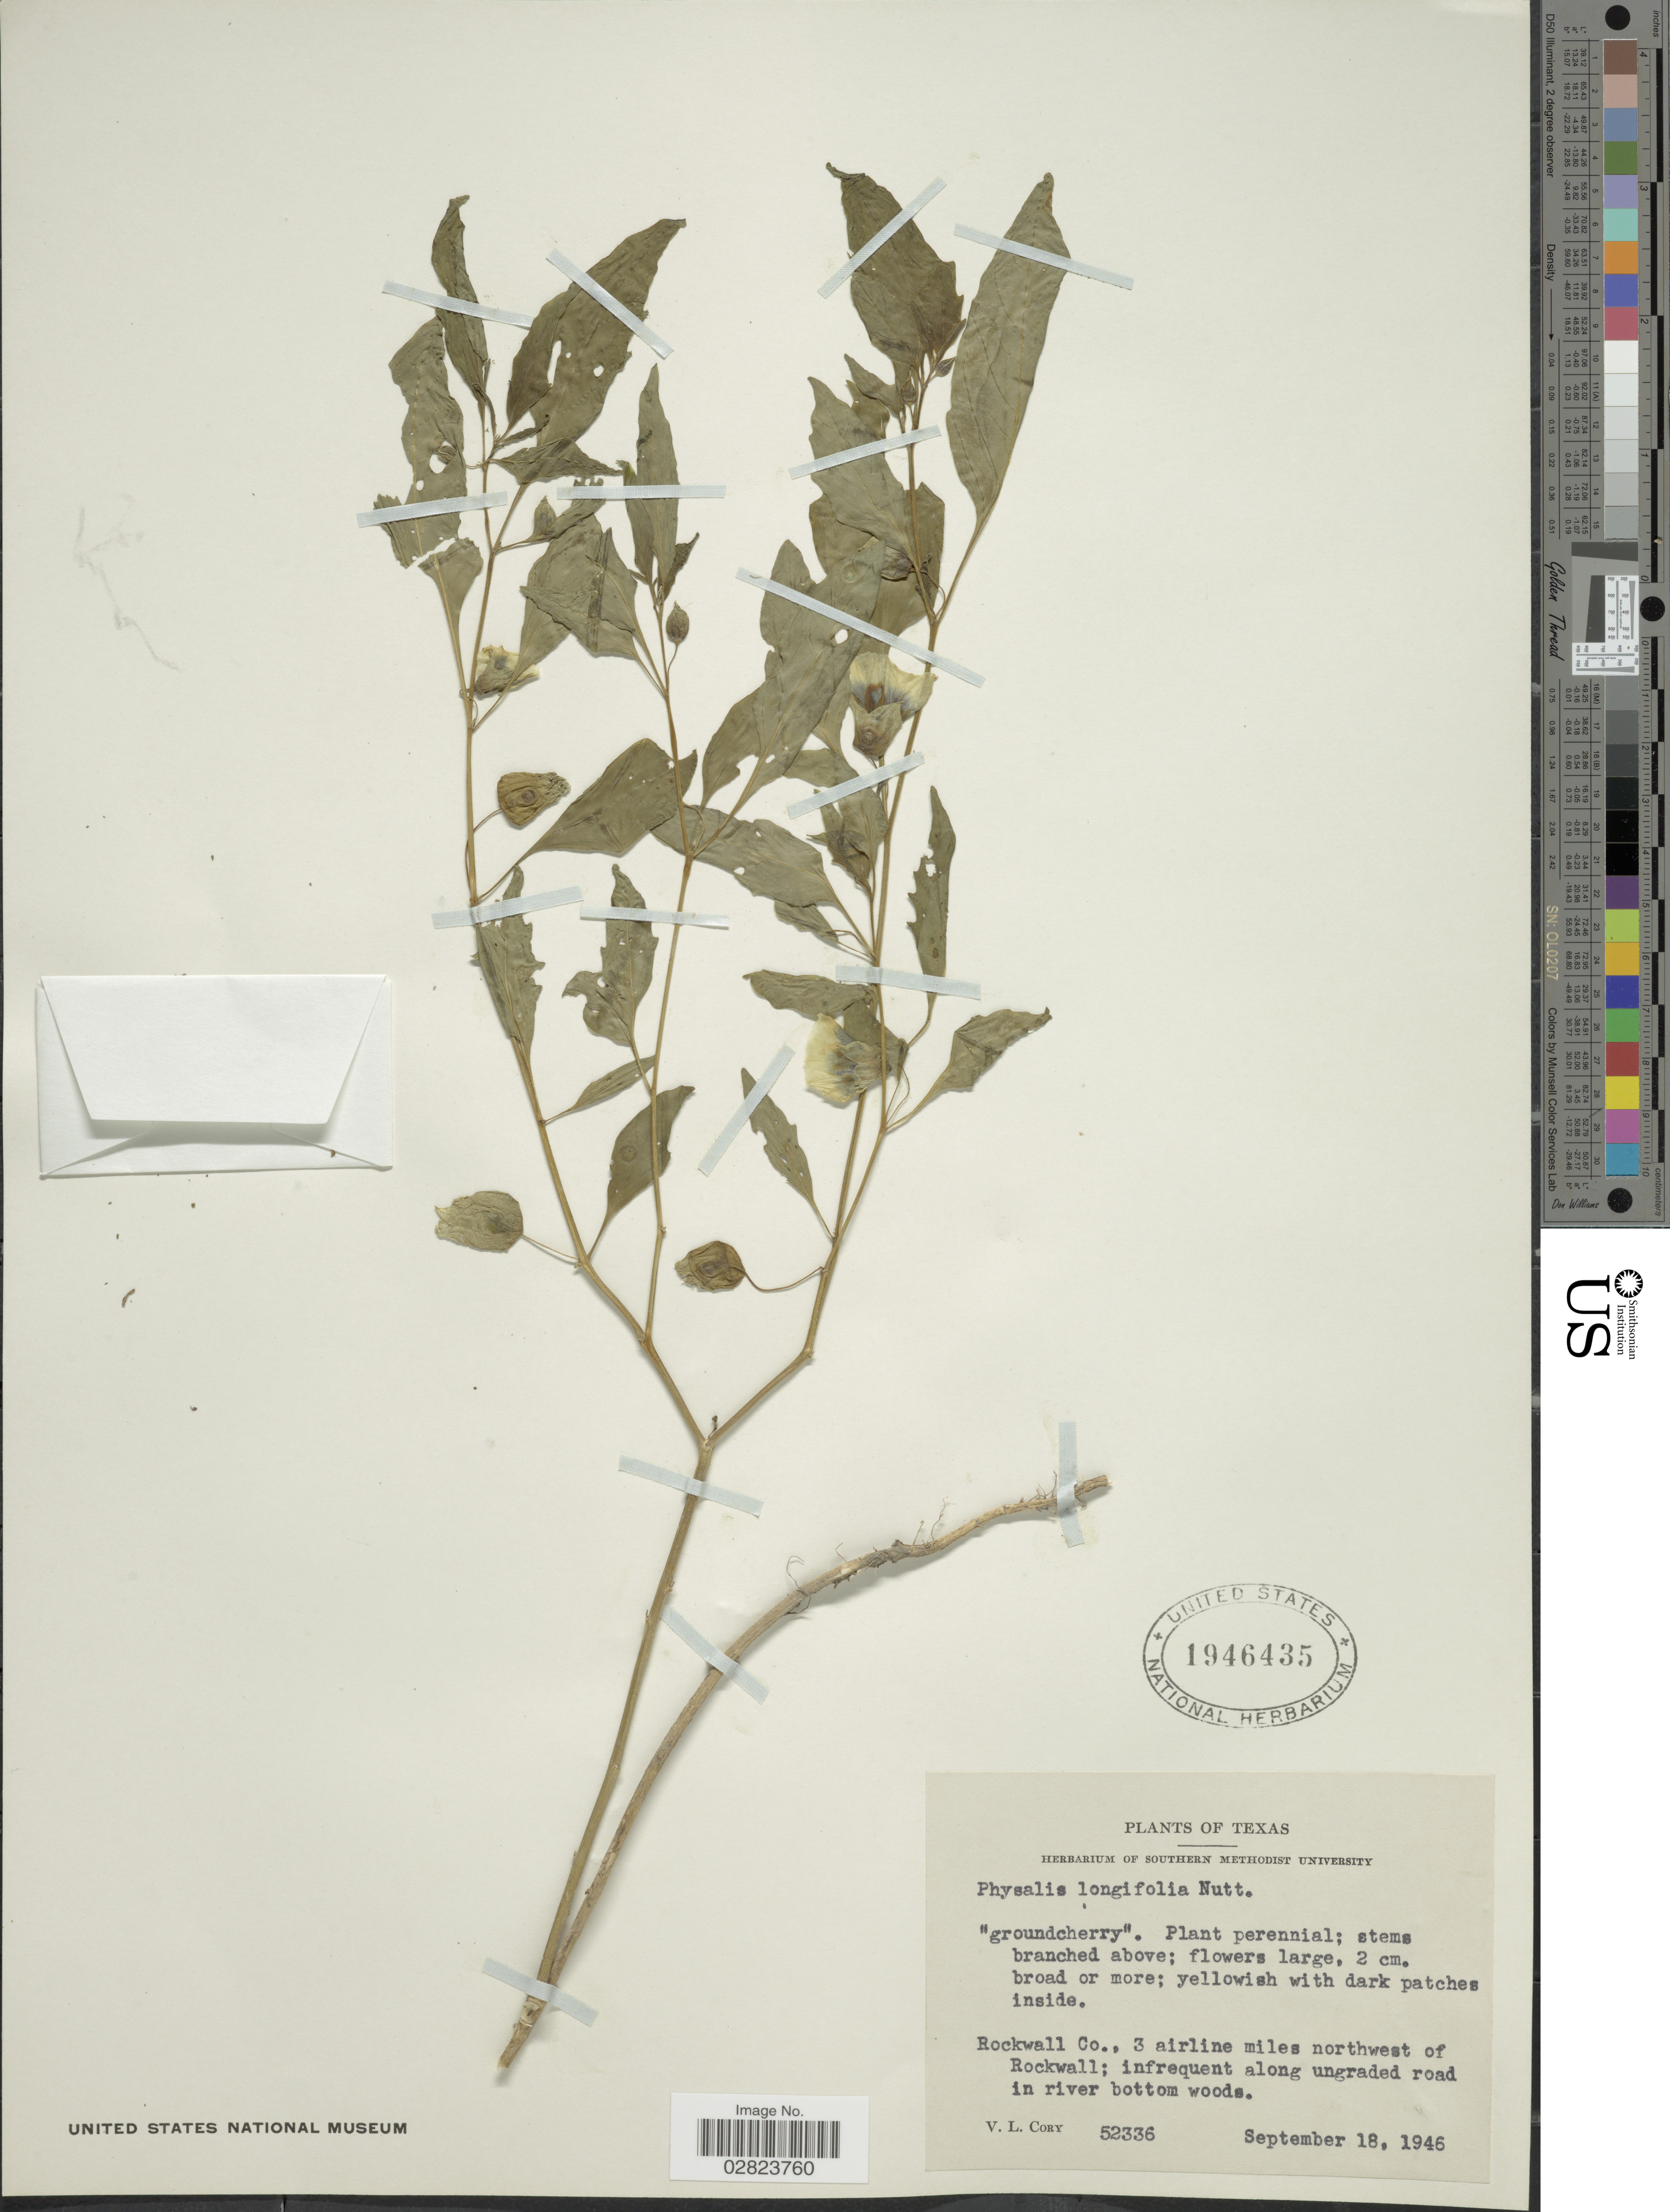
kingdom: Plantae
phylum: Tracheophyta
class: Magnoliopsida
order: Solanales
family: Solanaceae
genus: Physalis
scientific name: Physalis longifolia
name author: Nutt.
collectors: V. Cory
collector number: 52336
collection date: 1946-09-18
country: United States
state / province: Texas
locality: Rockwall Co., 3 airline miles northwest of Rockwall; infrequent along upgraded road in river bottom woods.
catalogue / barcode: US 1946435